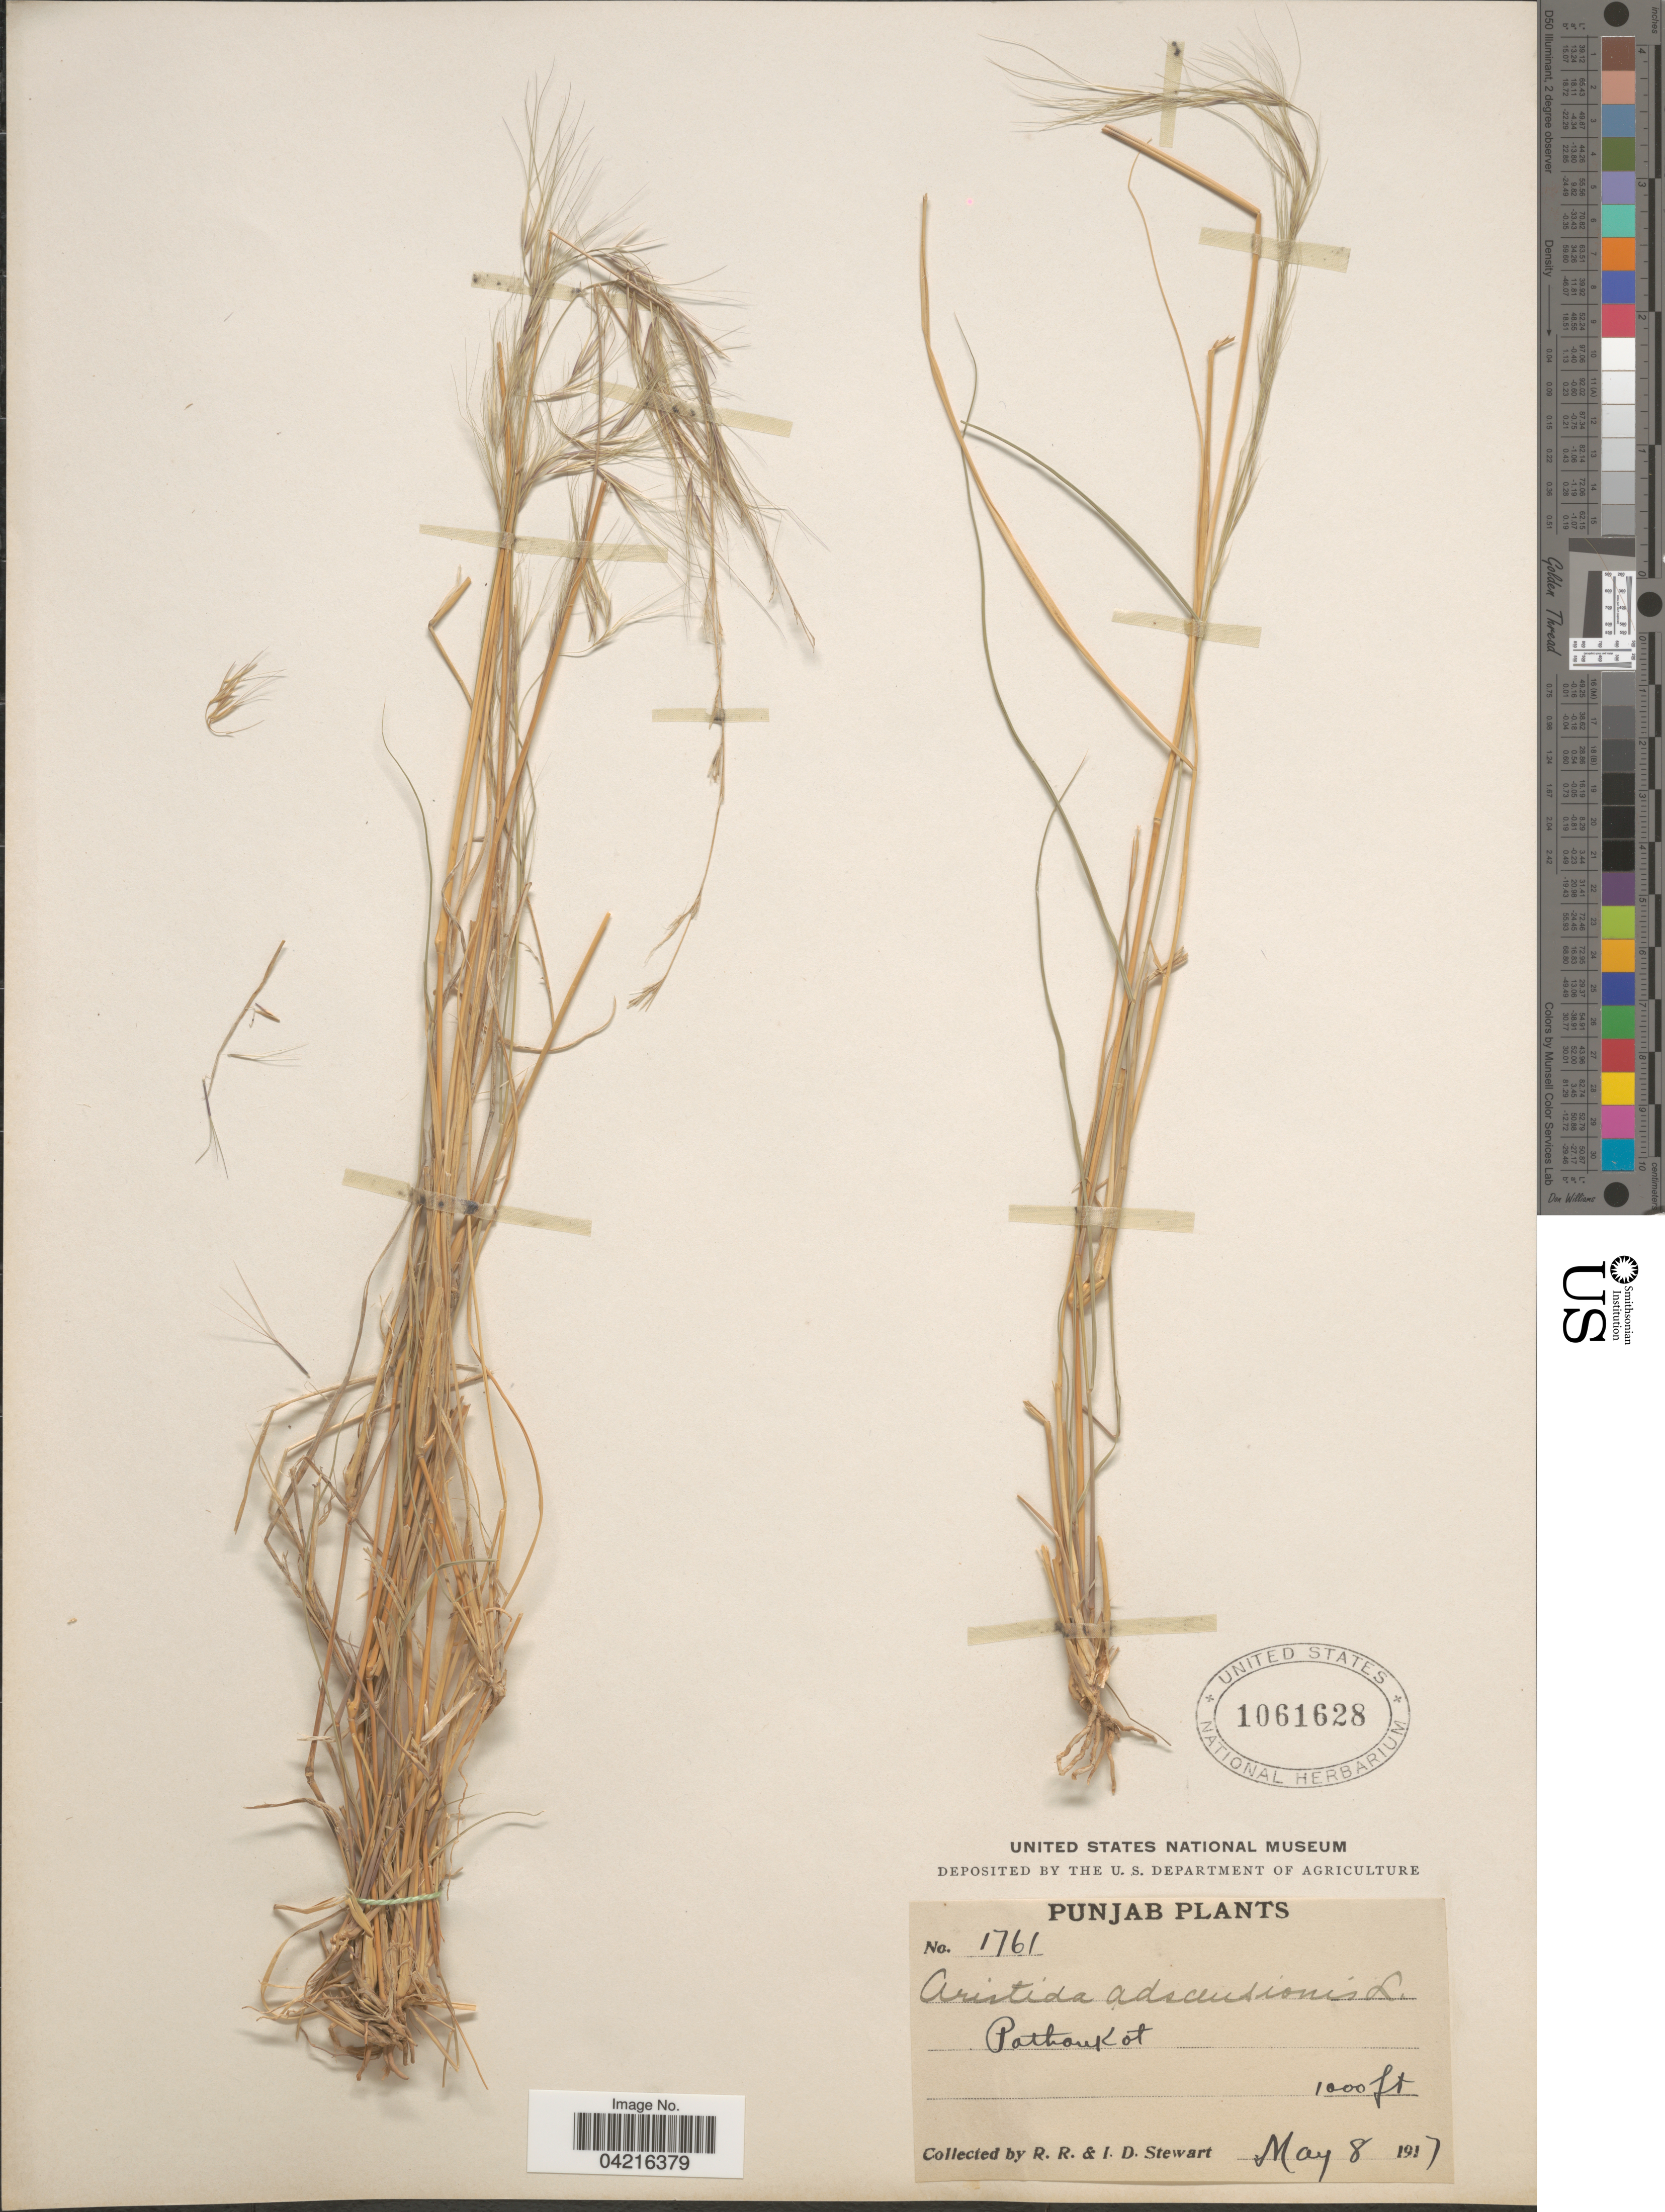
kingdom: Plantae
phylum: Tracheophyta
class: Liliopsida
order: Poales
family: Poaceae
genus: Aristida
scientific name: Aristida adscensionis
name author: L.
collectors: R. Stewart & I. Stewart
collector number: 1761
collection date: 1917-05-08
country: India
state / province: Punjab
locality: Pathankot.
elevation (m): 305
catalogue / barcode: US 1061628